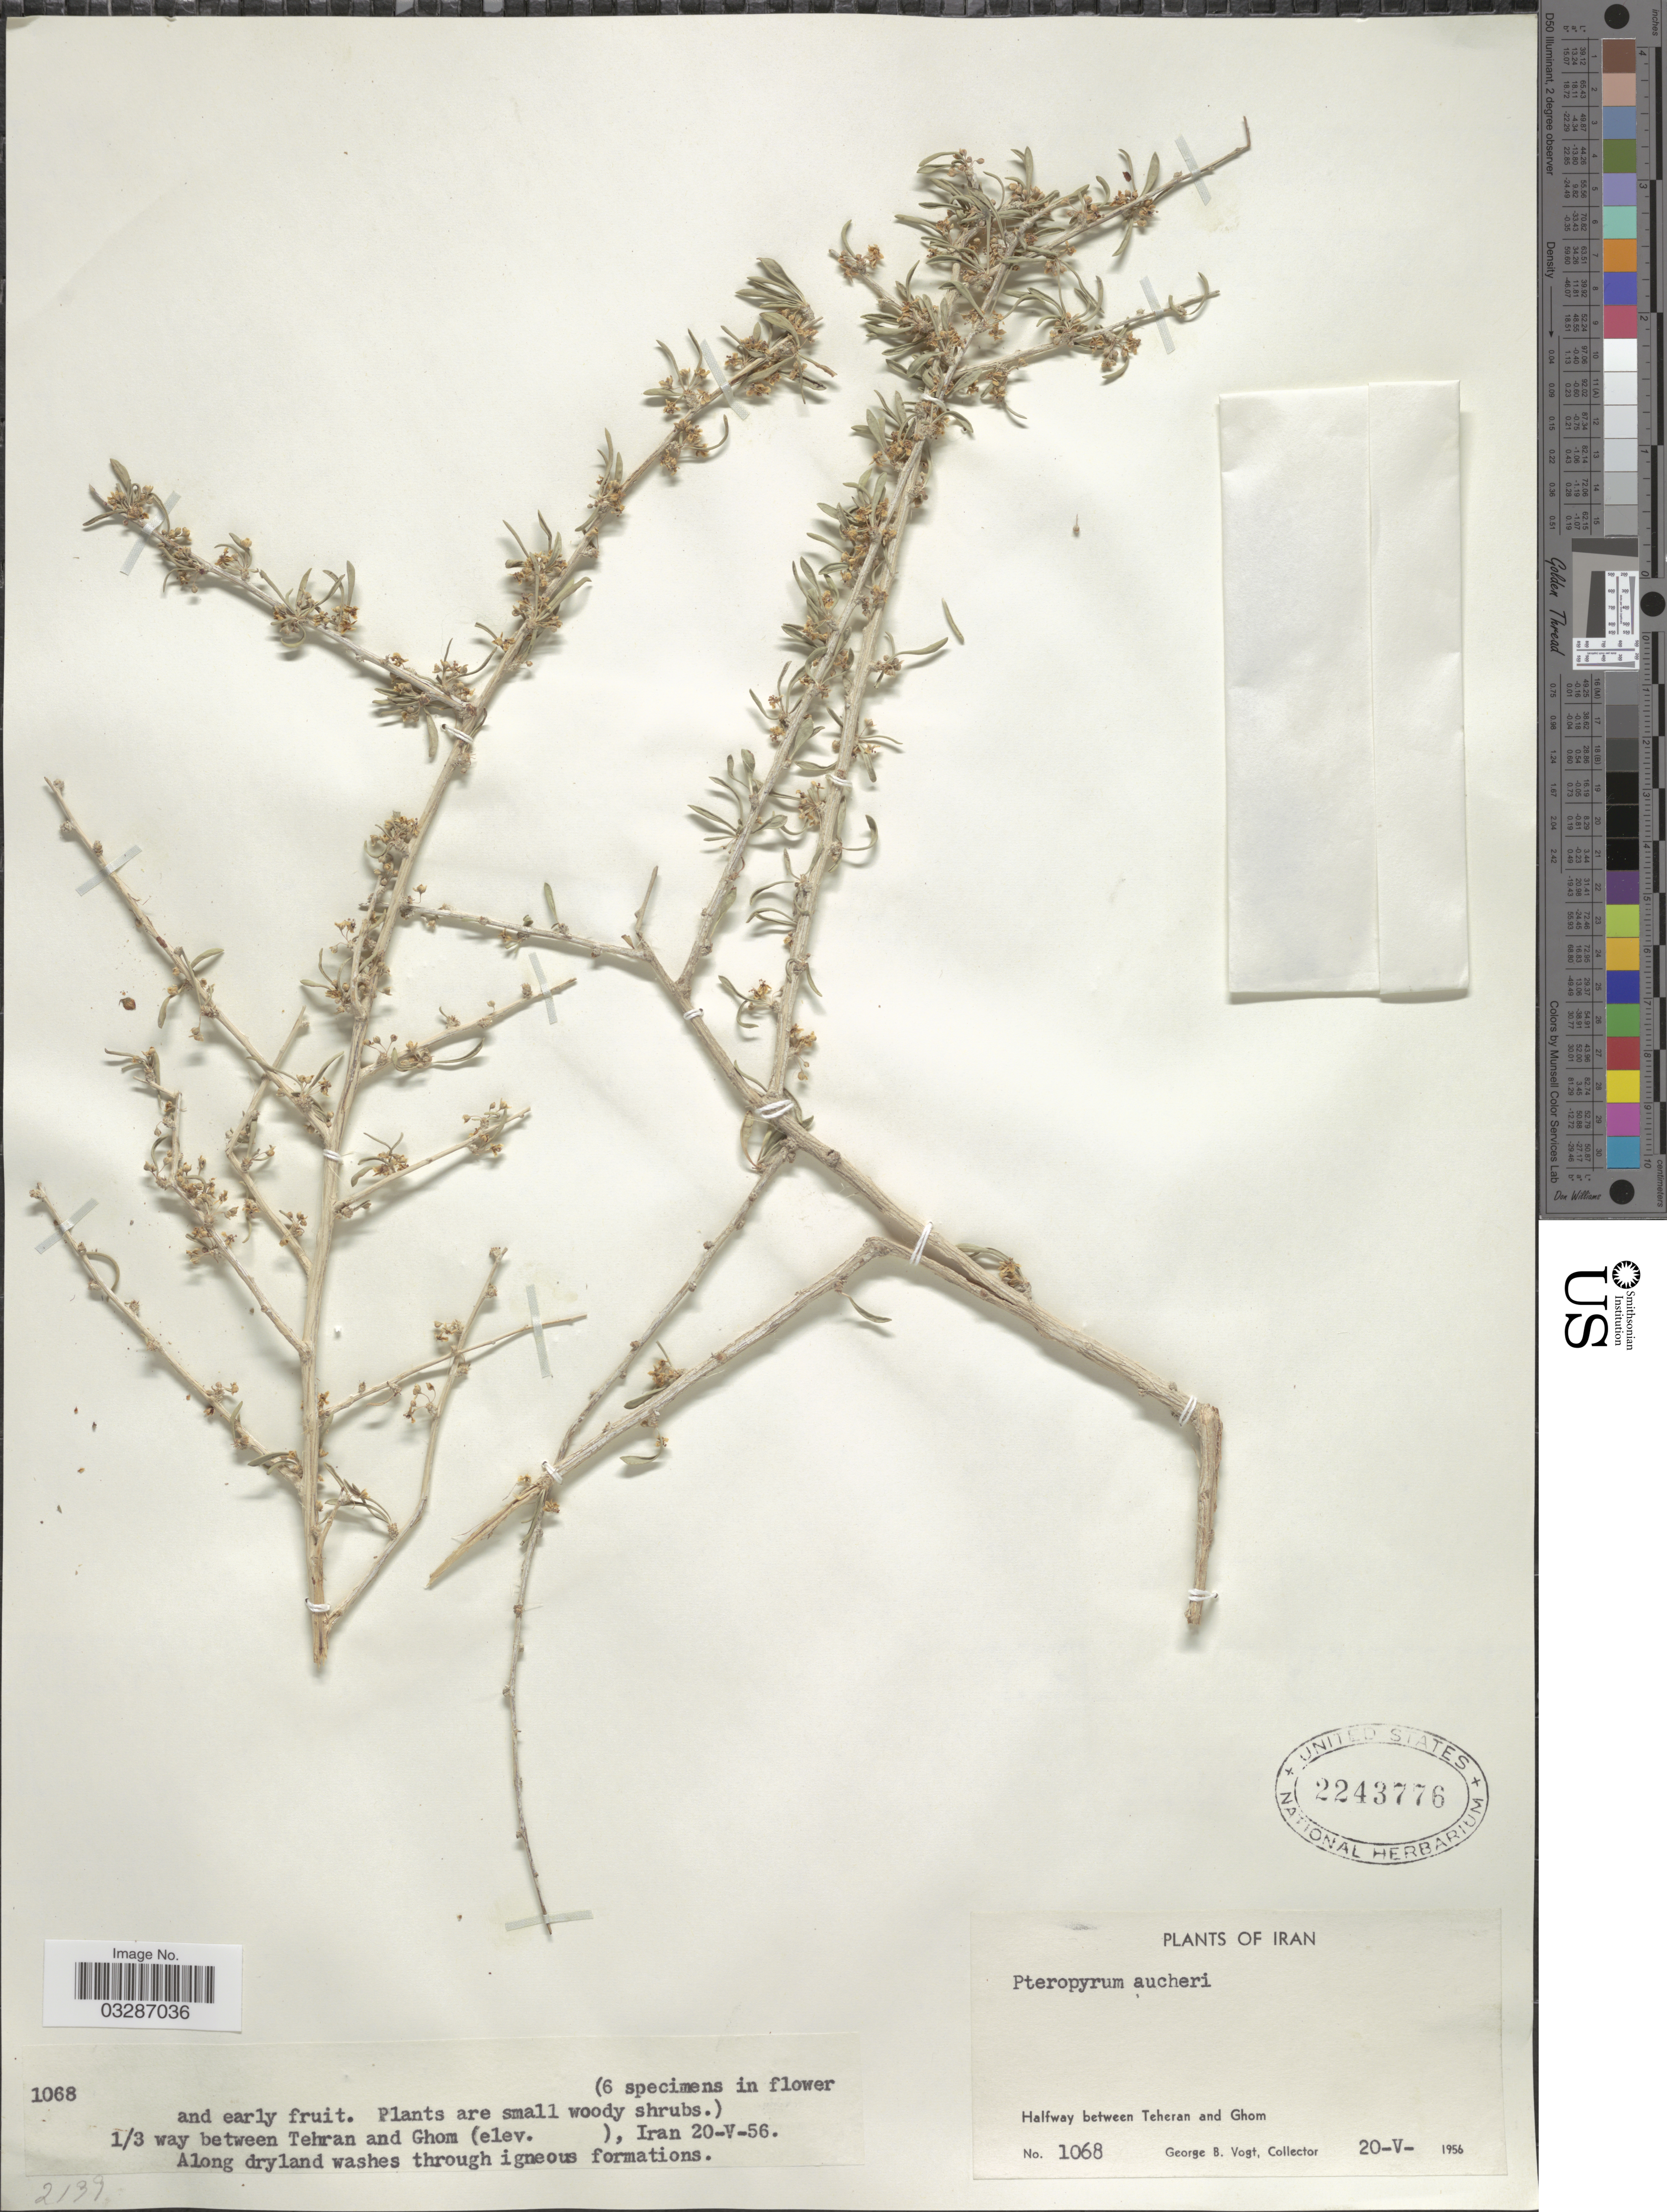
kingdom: Plantae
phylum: Tracheophyta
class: Magnoliopsida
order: Caryophyllales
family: Polygonaceae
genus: Pteropyrum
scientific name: Pteropyrum aucheri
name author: Jaub. & Spach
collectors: G. B. Vogt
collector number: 1068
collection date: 1956-05-20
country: Iran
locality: Halfway between Teheran and Ghom.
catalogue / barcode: US 2243776